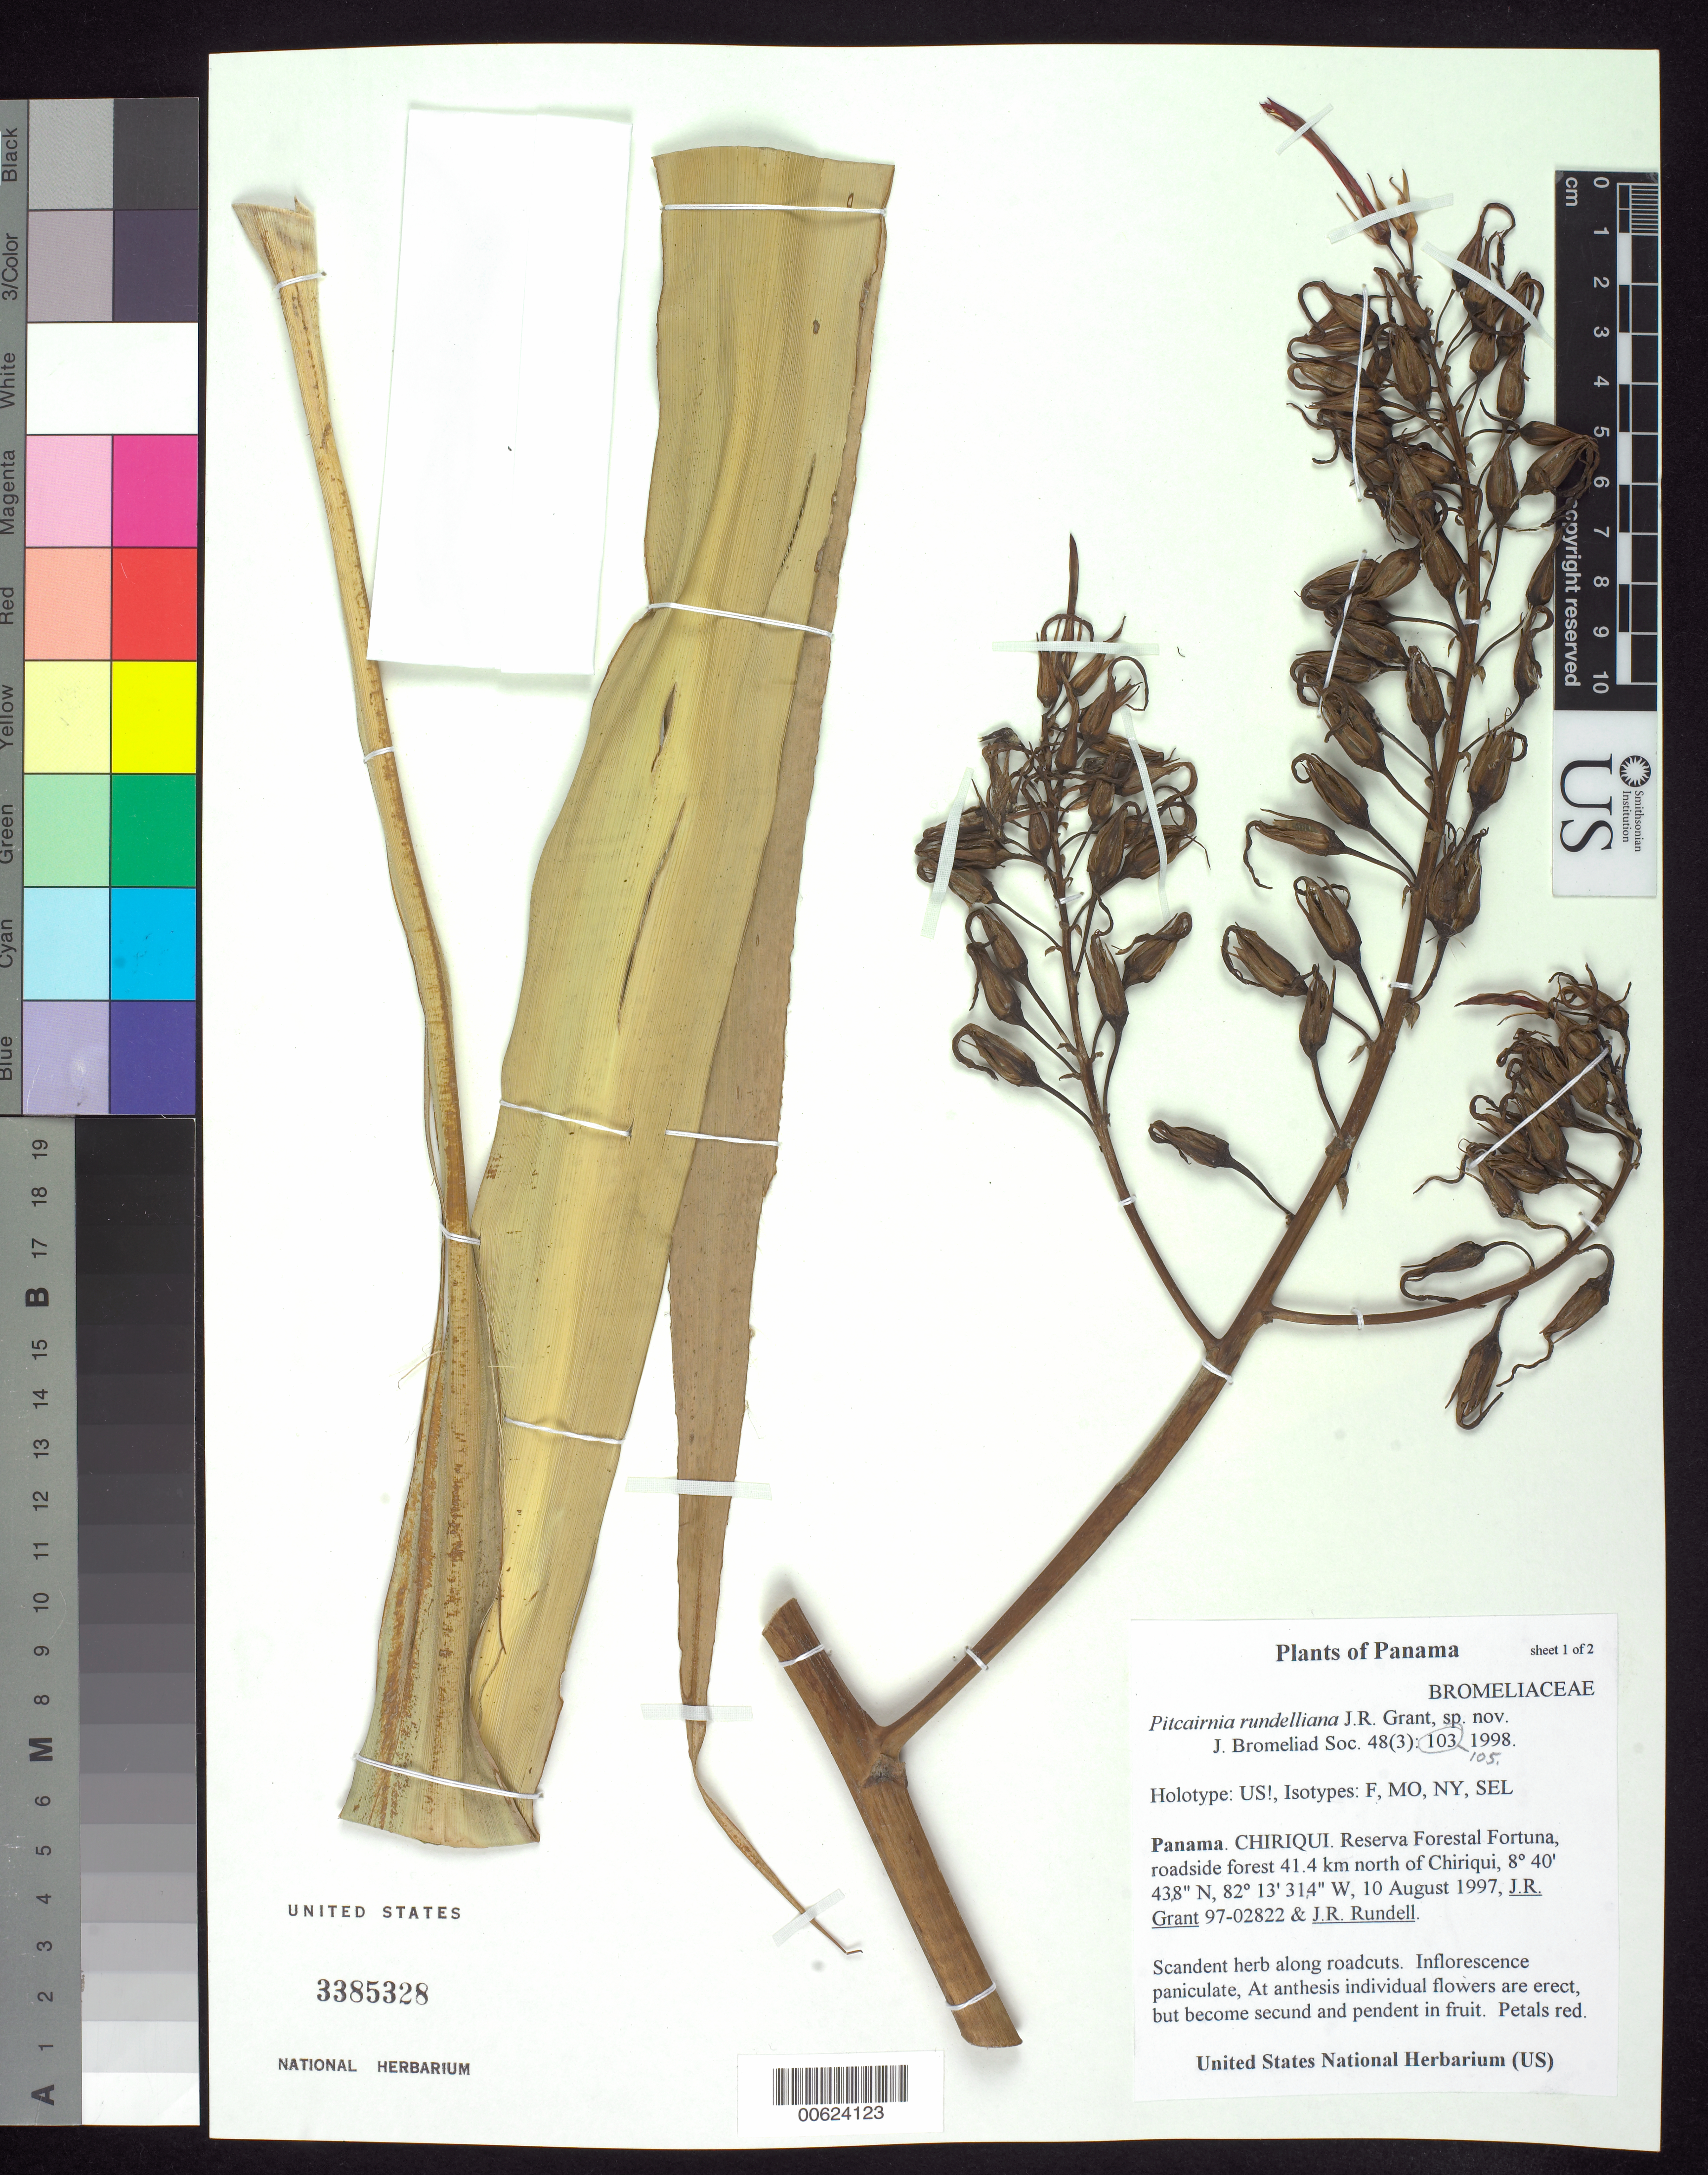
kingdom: Plantae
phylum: Tracheophyta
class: Liliopsida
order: Poales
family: Bromeliaceae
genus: Pitcairnia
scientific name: Pitcairnia rundelliana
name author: J.R. Grant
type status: Holotype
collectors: J. R. Grant & J. R. Rundell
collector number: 97-02822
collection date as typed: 10 Aug 1997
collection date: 1997-08-10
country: Panama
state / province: Chiriquí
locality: Reserva Forestal Fortuna, 41.4 km N of Chiriqui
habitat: roadside forest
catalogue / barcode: US 3385328